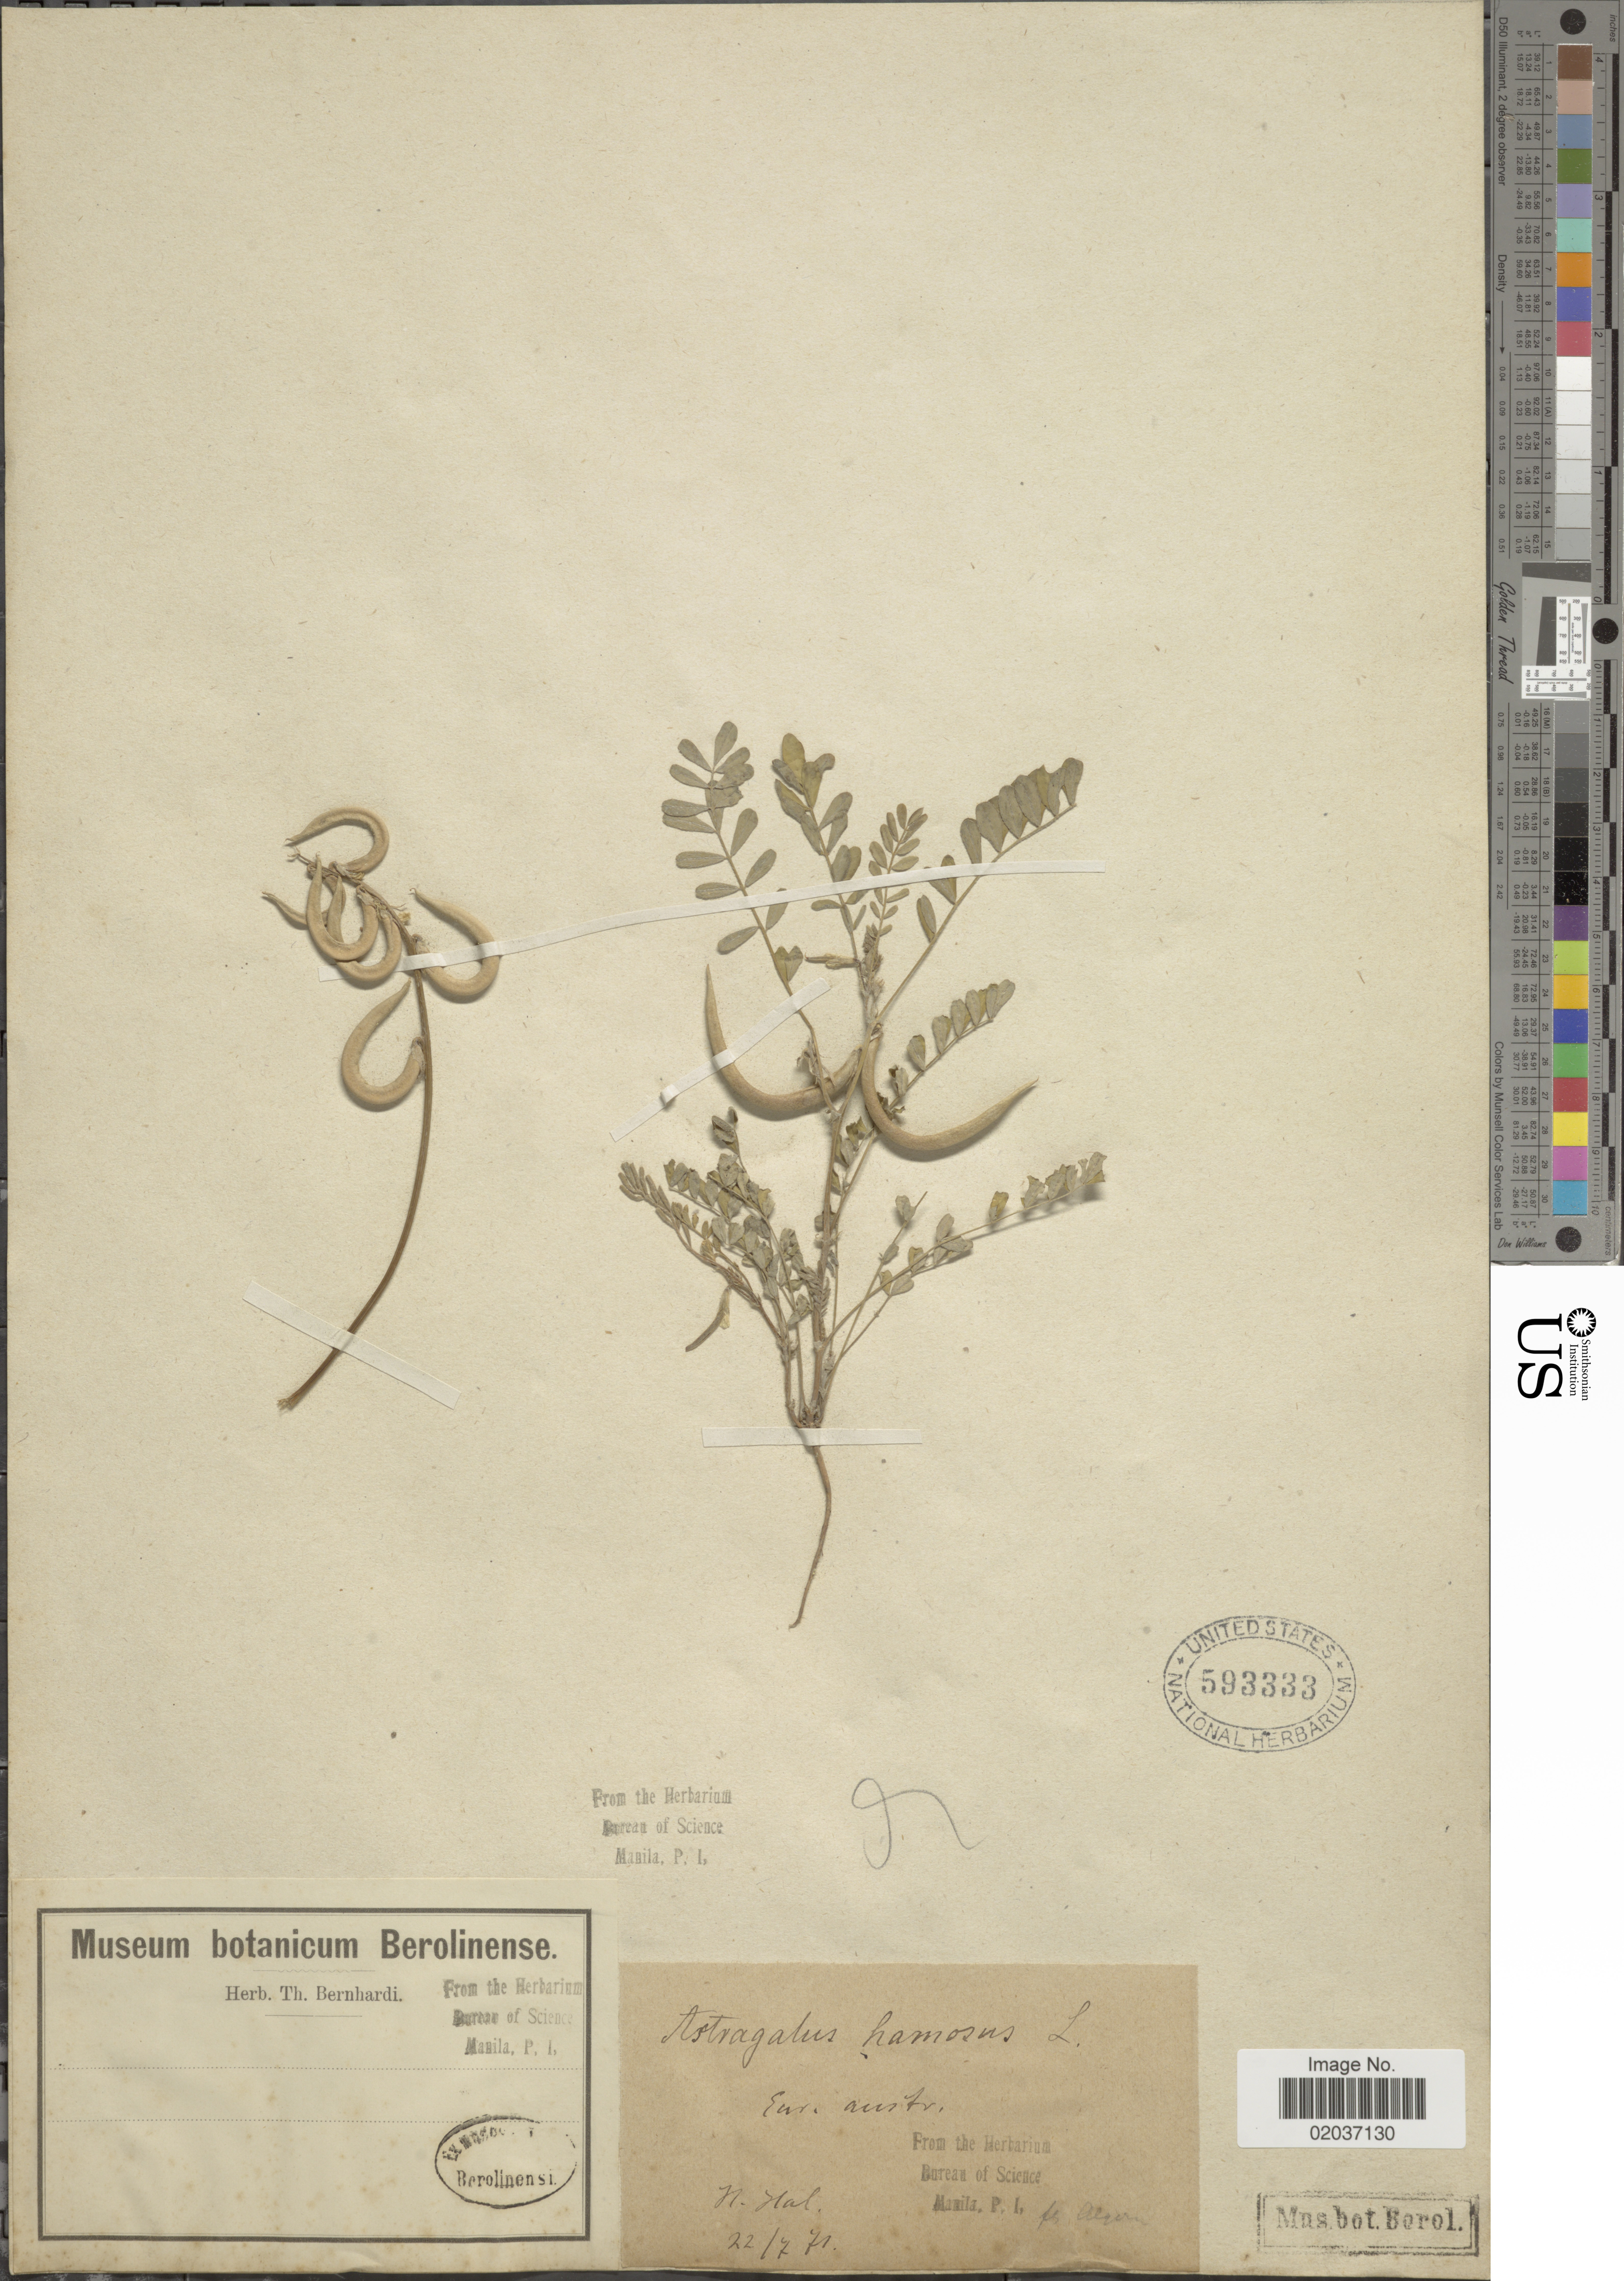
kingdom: Plantae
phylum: Tracheophyta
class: Magnoliopsida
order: Fabales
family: Fabaceae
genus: Astragalus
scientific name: Astragalus hamosus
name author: L.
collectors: H. Hal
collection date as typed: Transcribed d/m/y: 22/7/71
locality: Eur. Austr.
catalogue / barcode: US 593333